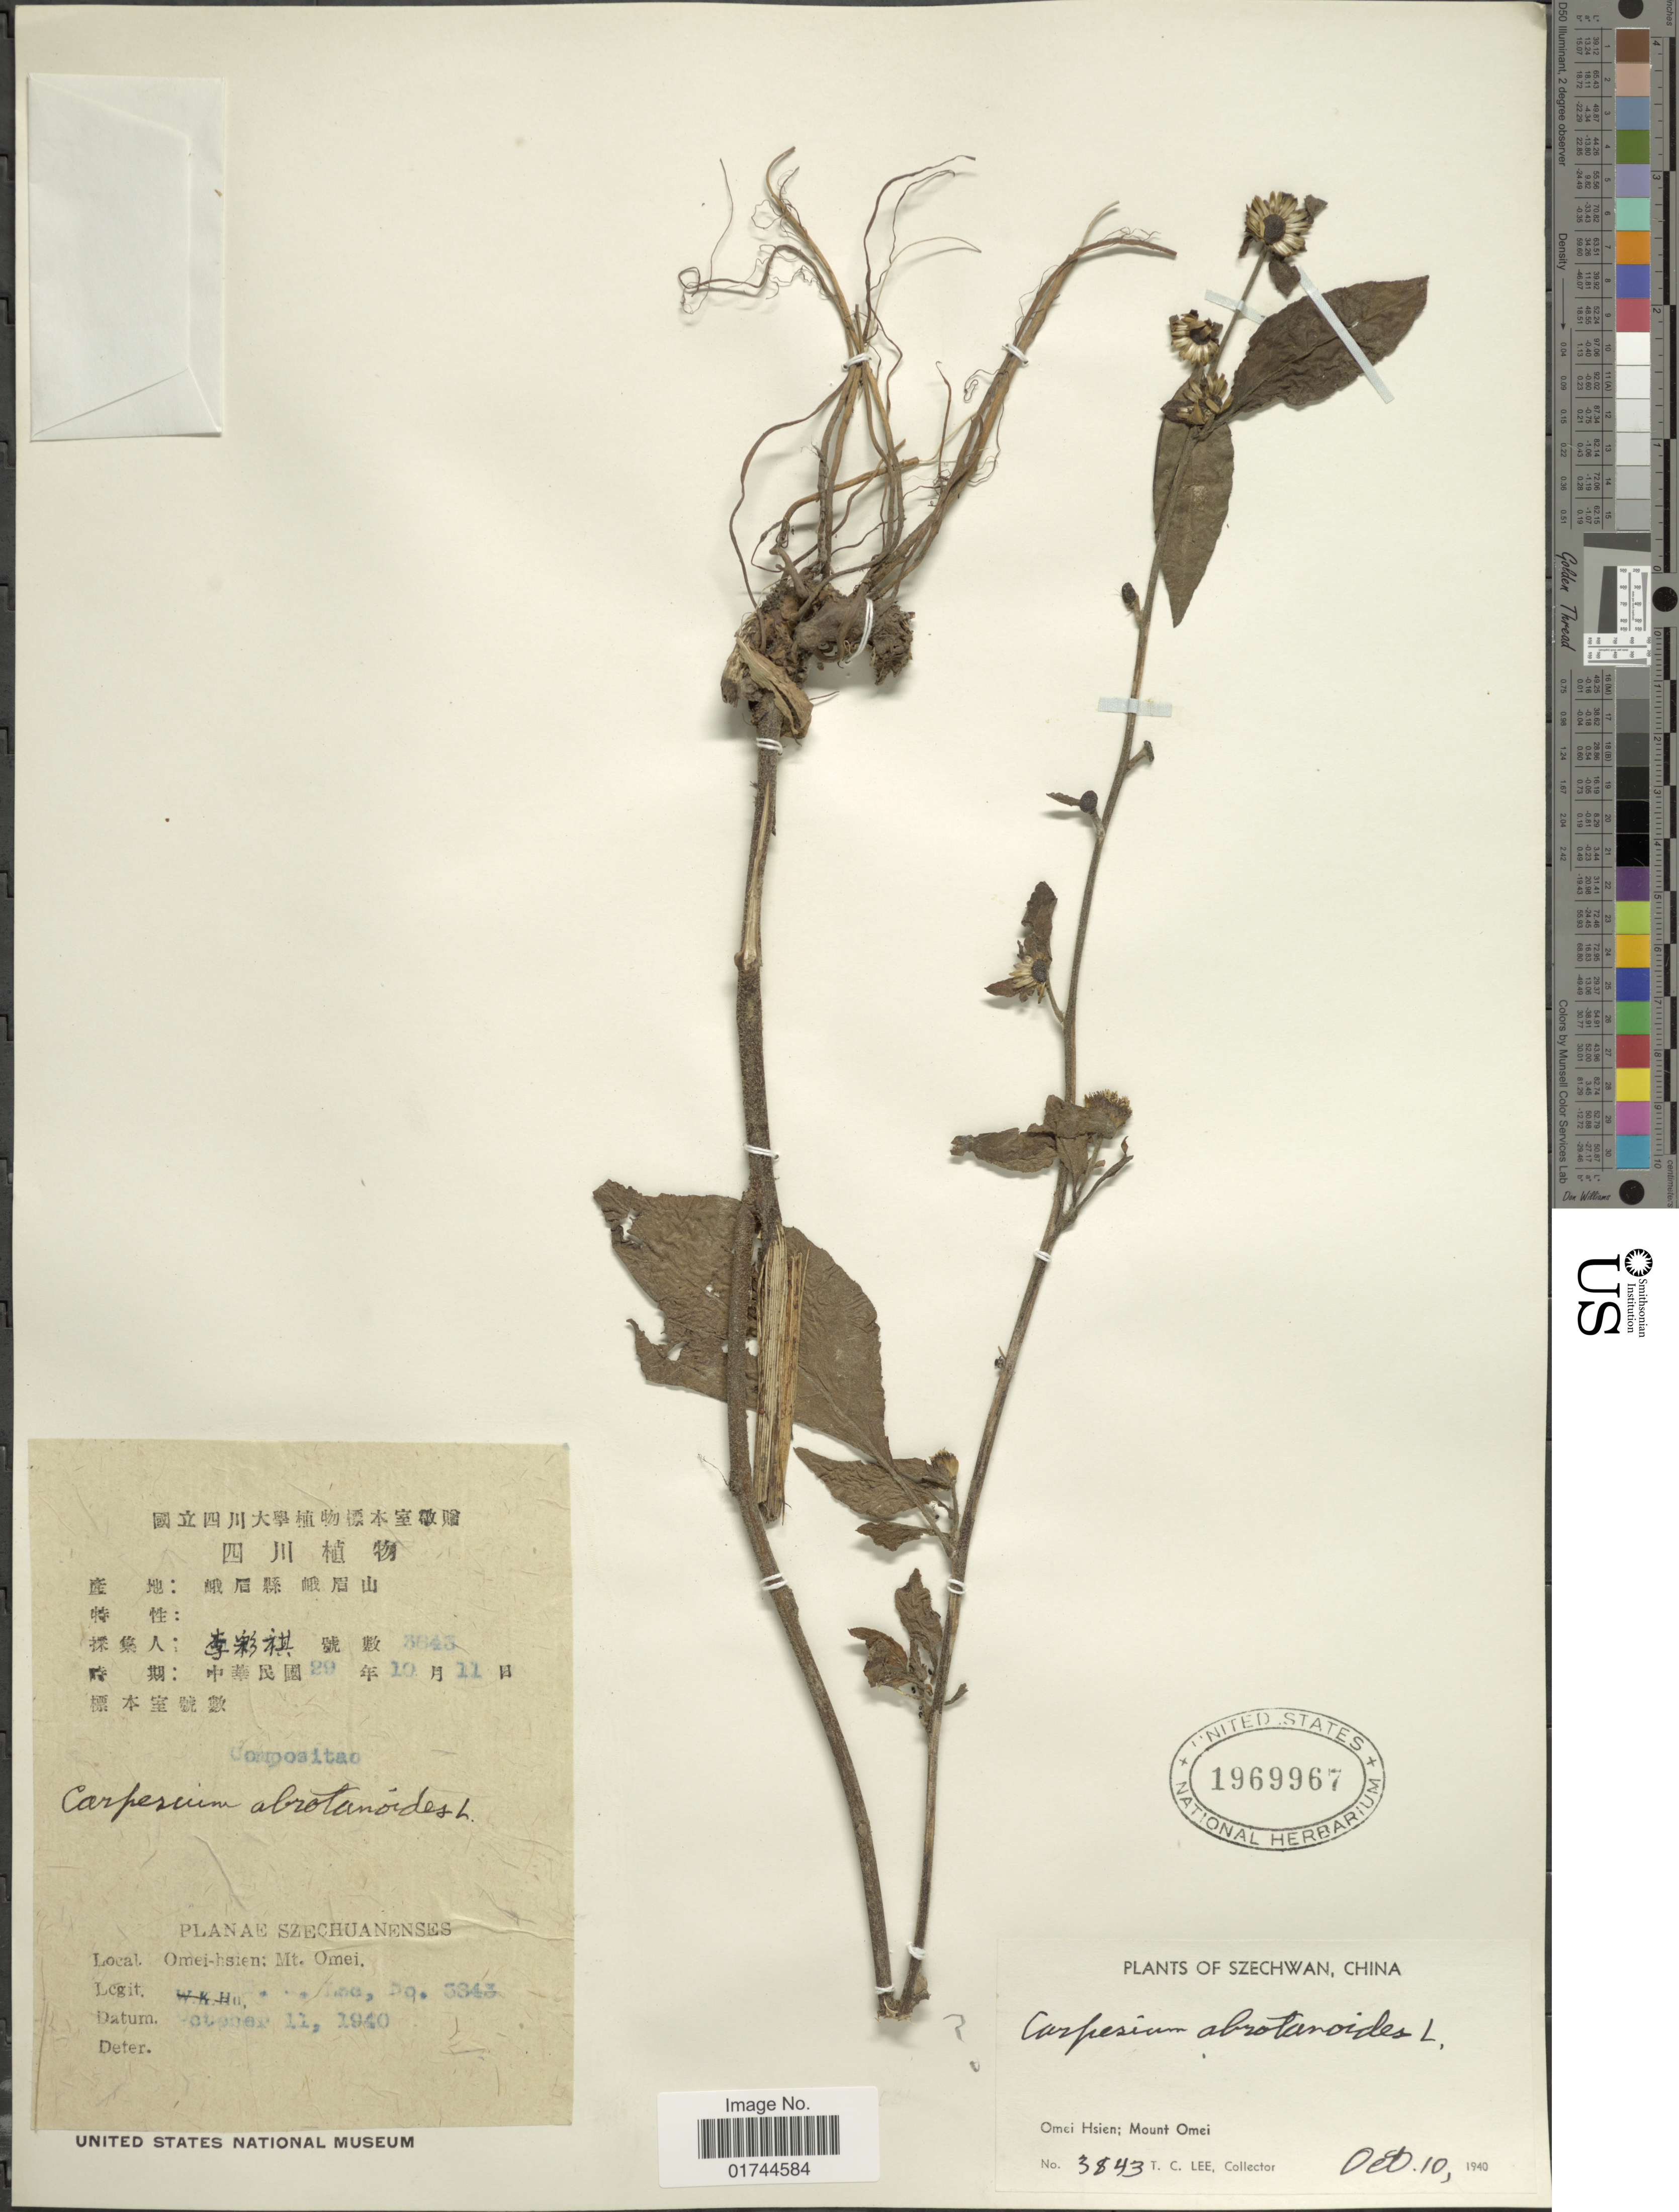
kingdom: Plantae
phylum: Tracheophyta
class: Magnoliopsida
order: Asterales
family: Asteraceae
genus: Carpesium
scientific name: Carpesium abrotanoides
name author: L.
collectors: T. Lee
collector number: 3843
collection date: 1940-10-10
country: China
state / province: Sichuan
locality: Szechuanenses, Omei-hsien:: Mt. Omei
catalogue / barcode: US 1969967